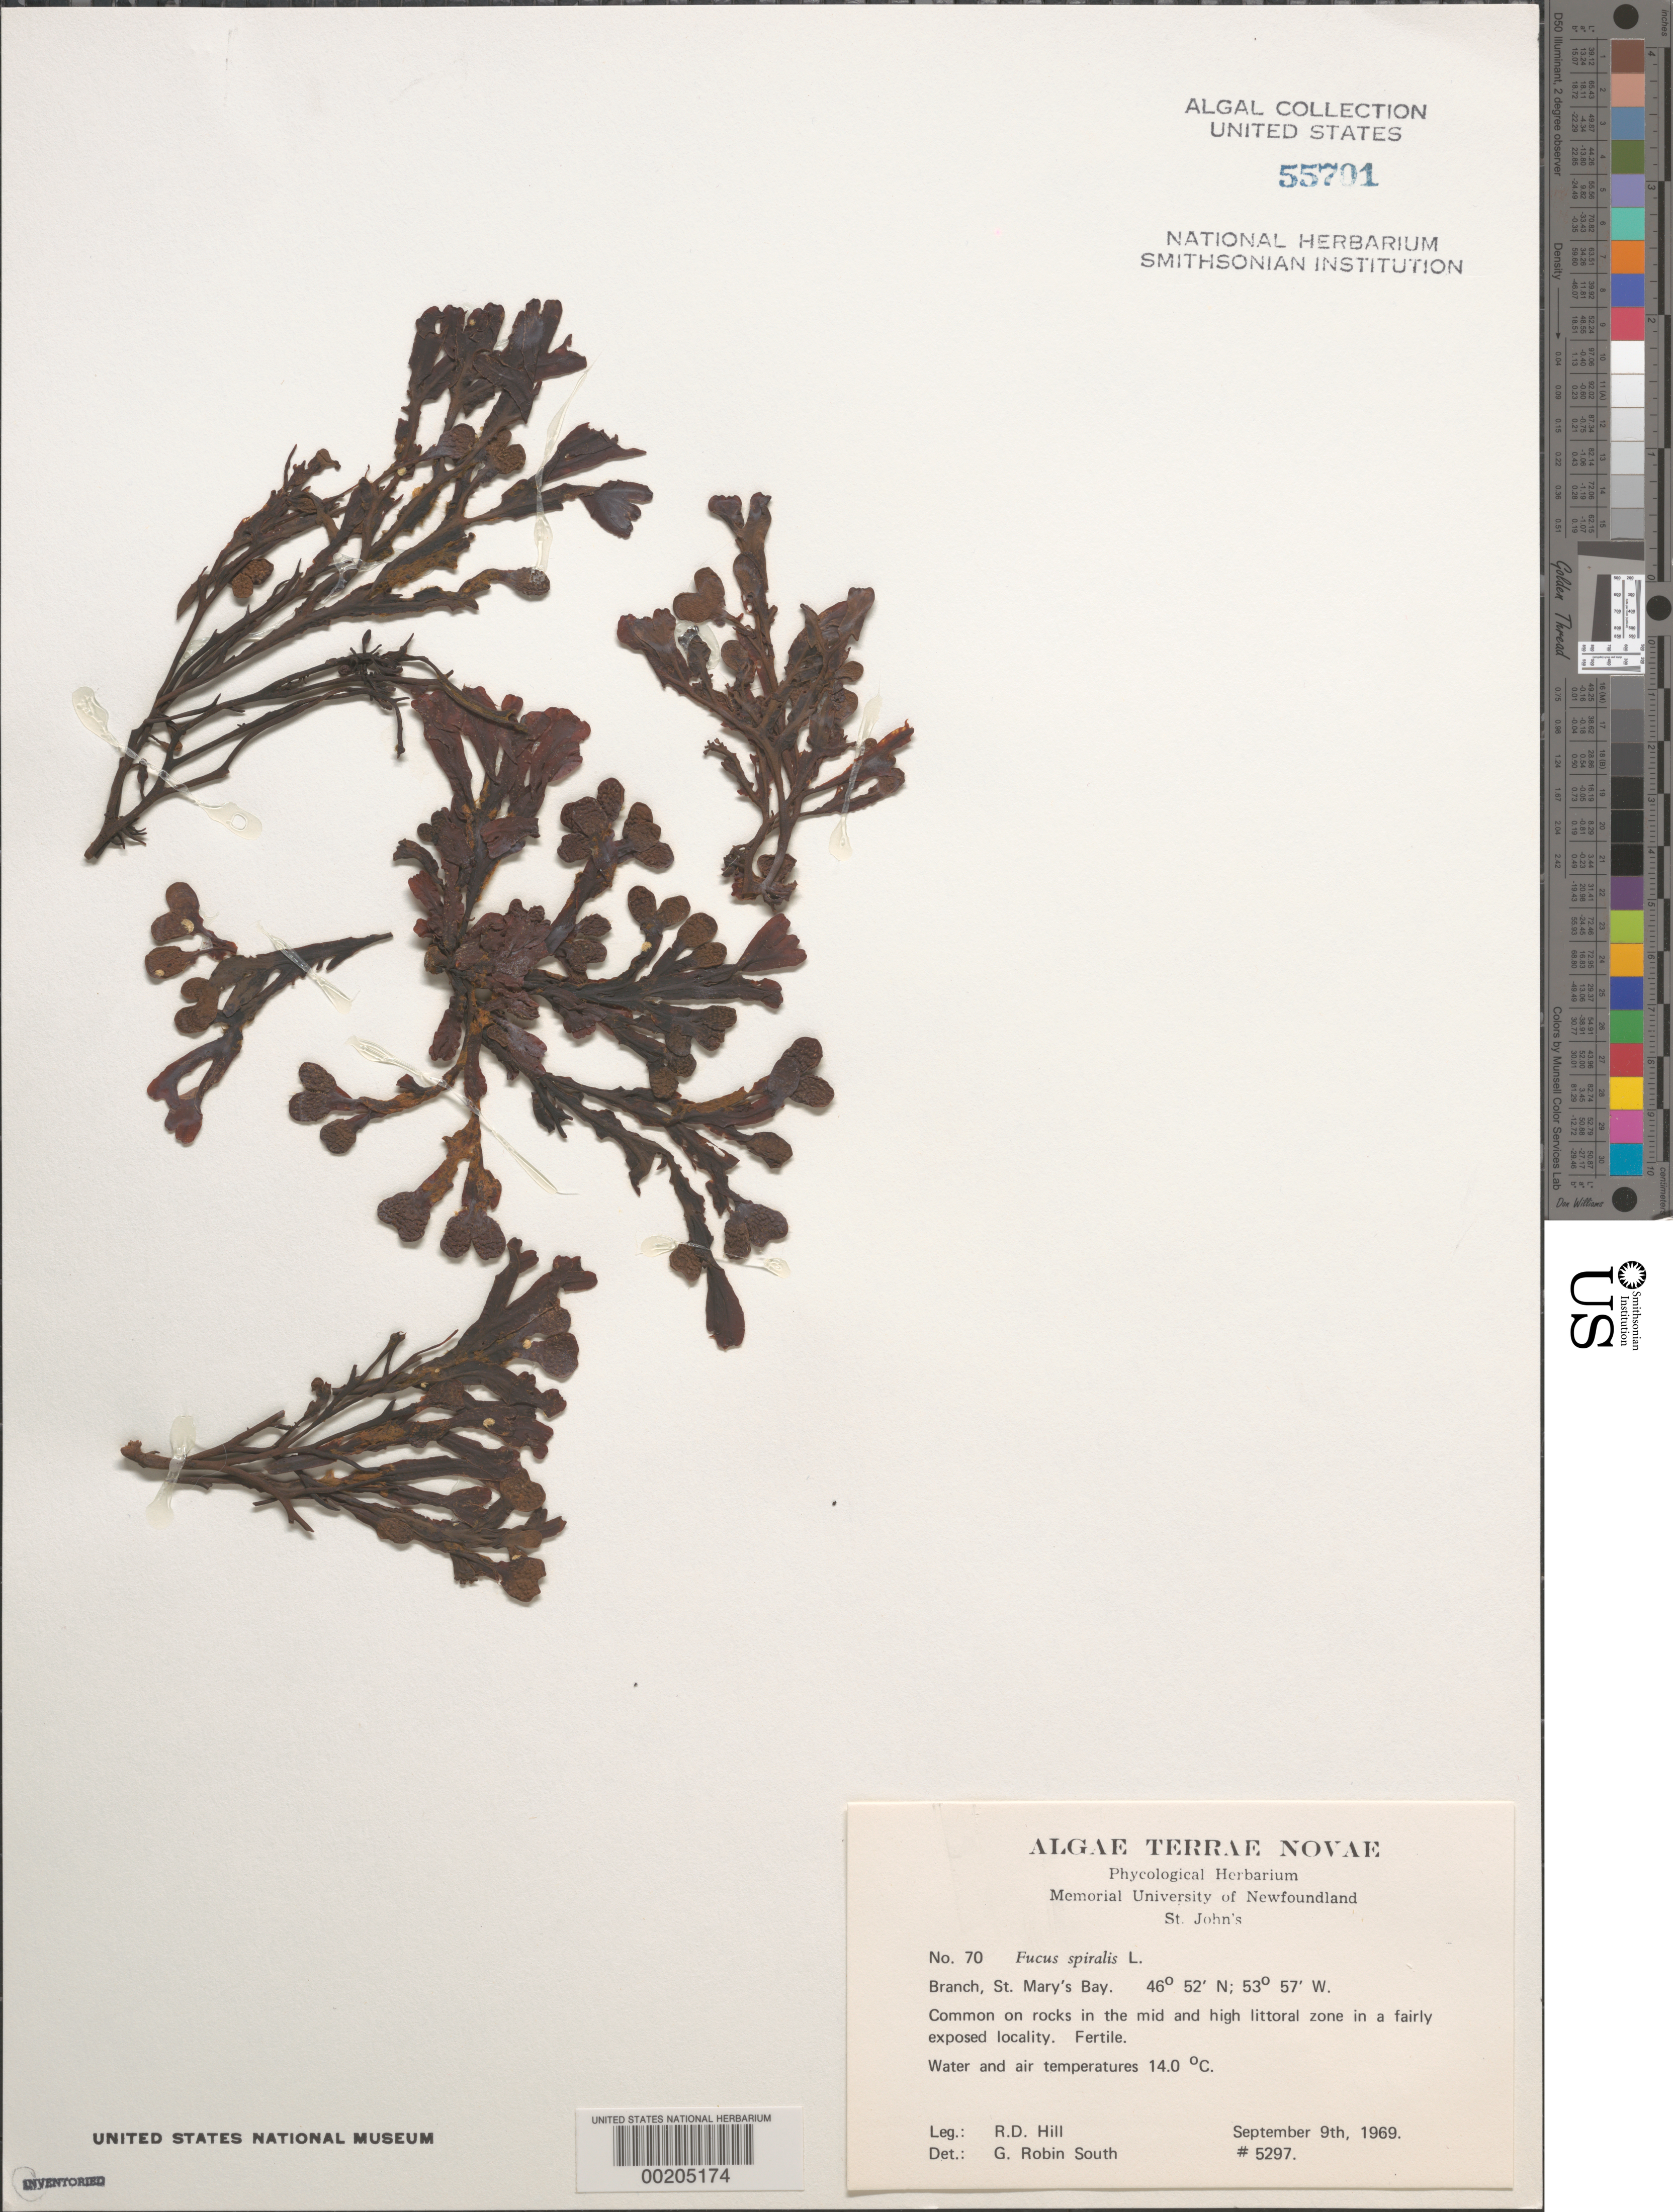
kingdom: Chromista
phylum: Ochrophyta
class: Phaeophyceae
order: Fucales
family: Fucaceae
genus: Fucus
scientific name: Fucus spiralis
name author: L.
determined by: South, G. R.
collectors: R. D. Hill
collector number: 5297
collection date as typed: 09 Sep 1969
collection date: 1969-09-09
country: Canada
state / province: Newfoundland and Labrador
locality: Branch, St. Mary's Bay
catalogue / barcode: US 55701